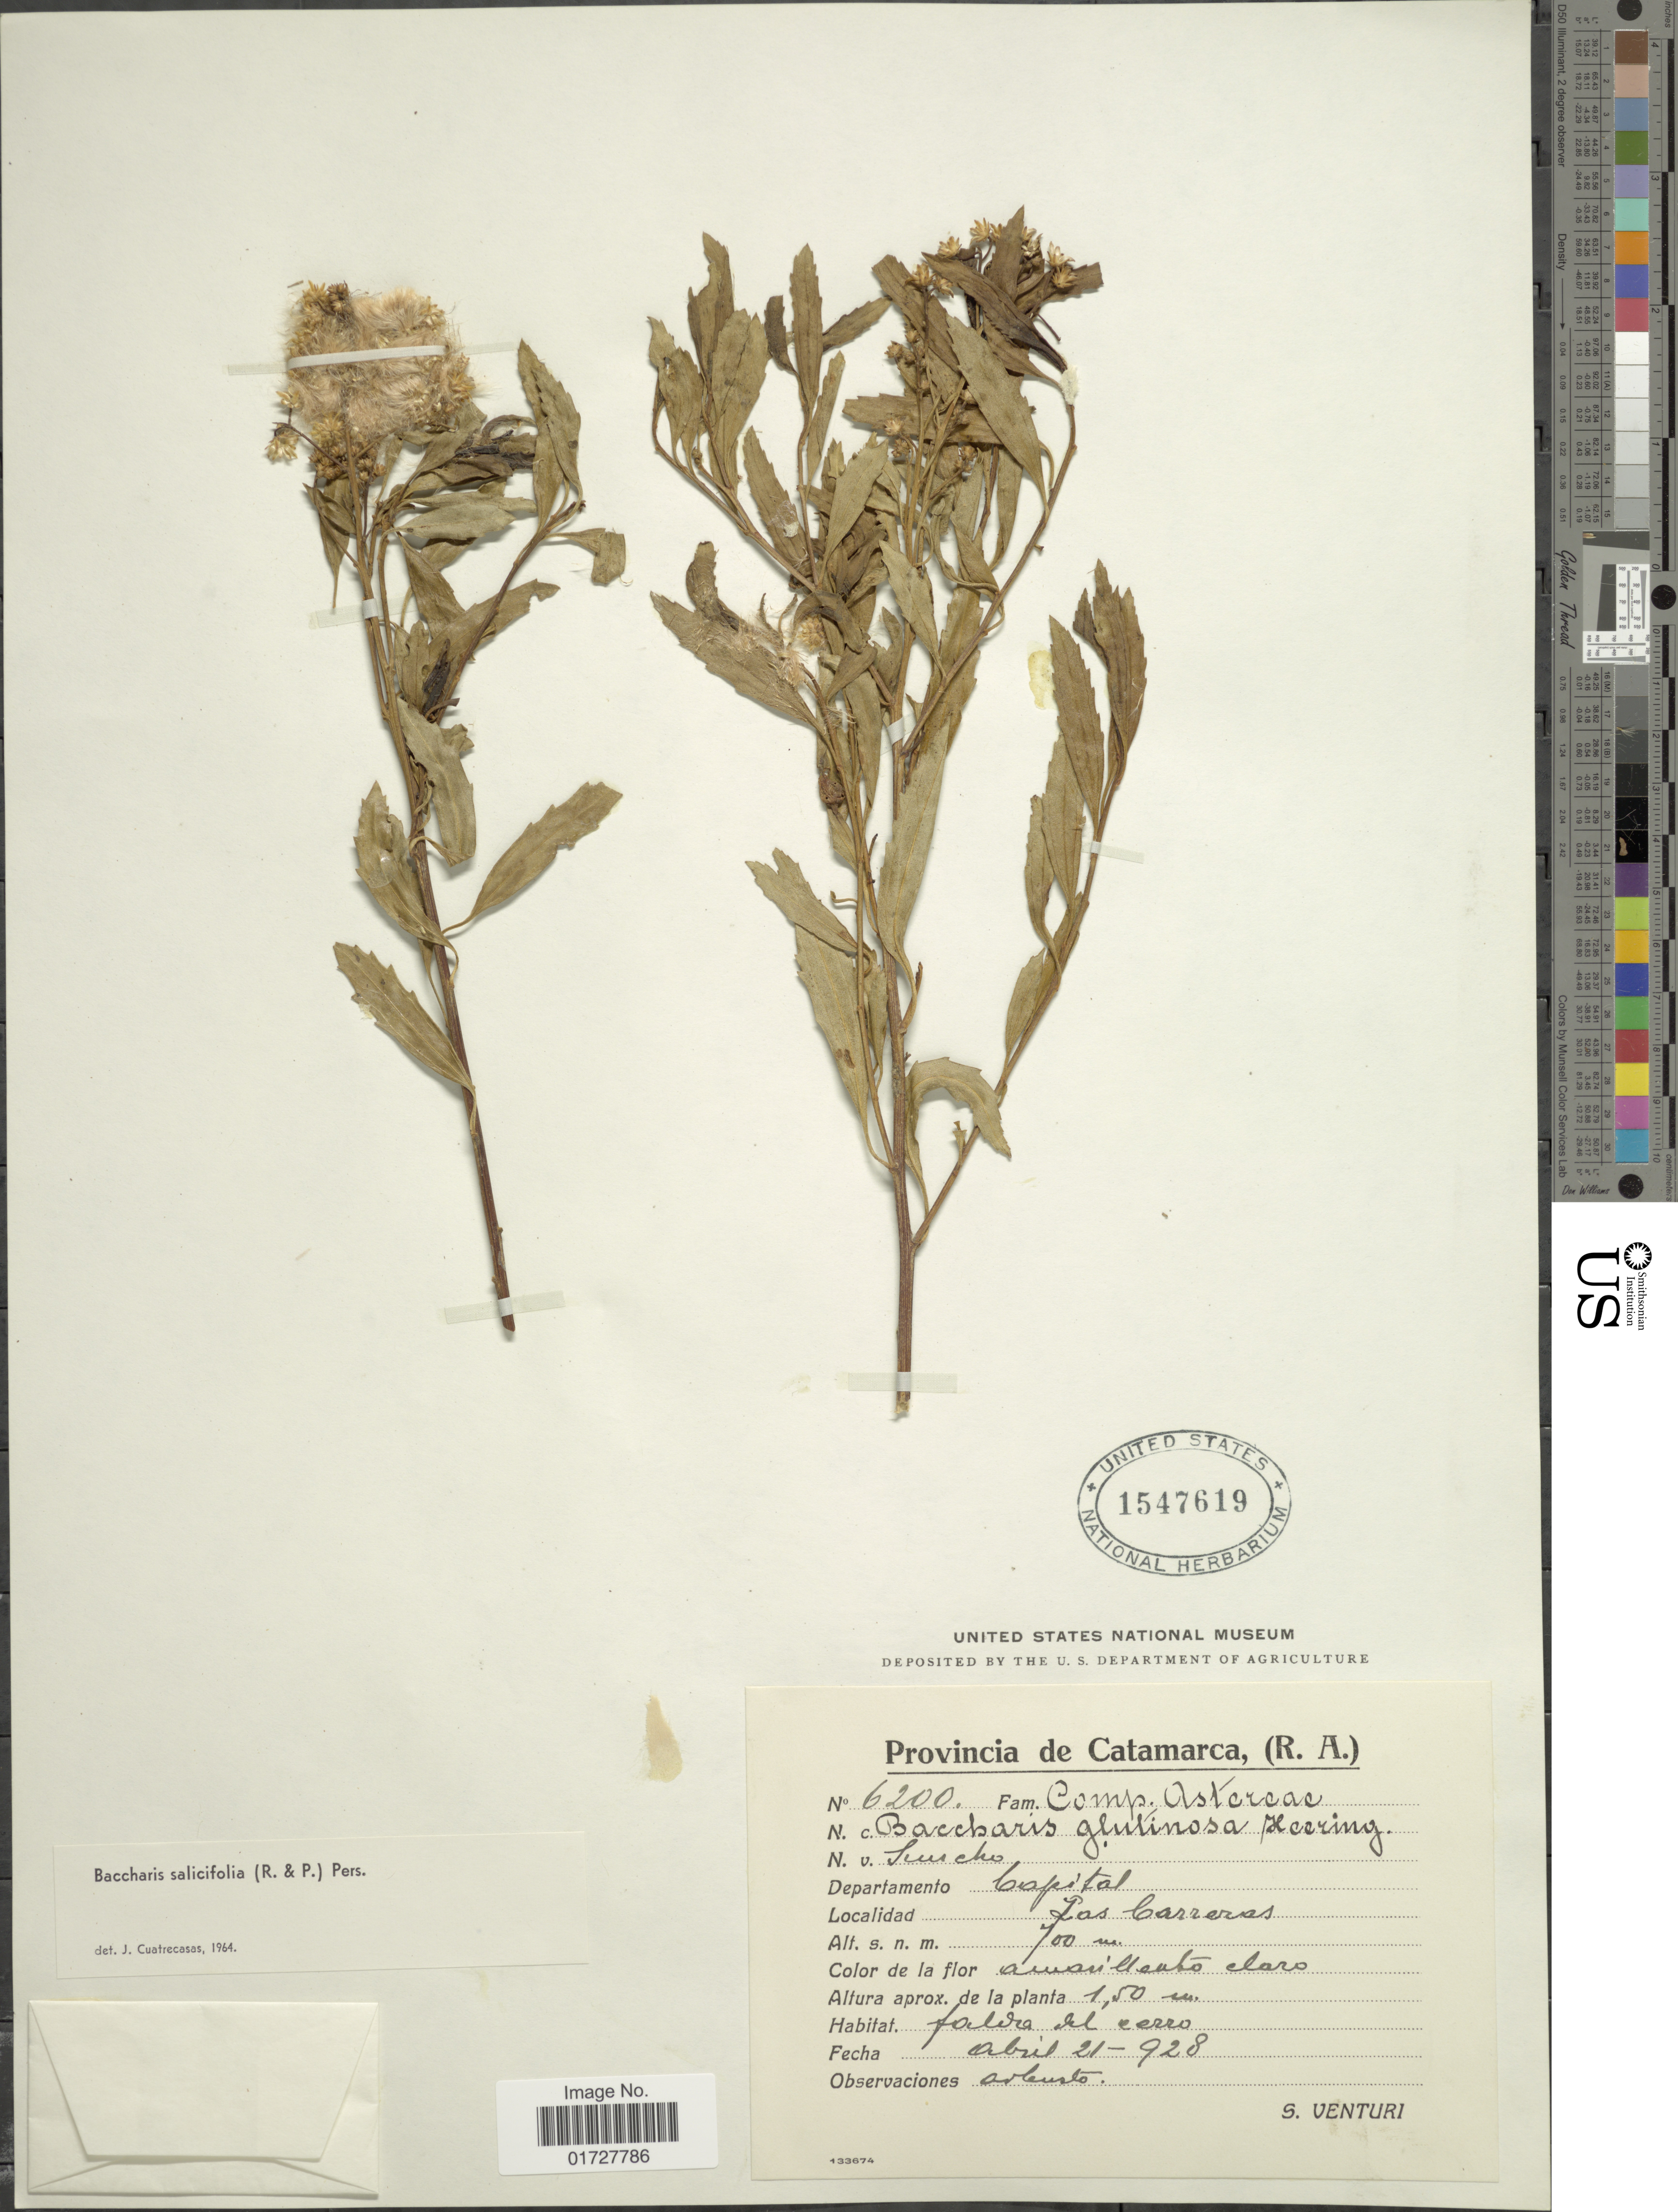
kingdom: Plantae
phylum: Tracheophyta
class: Magnoliopsida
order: Asterales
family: Asteraceae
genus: Baccharis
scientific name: Baccharis salicifolia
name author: (Ruiz & Pav.) Pers.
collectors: S. Venturi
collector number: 6200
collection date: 1928-04-21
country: Argentina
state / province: Catamarca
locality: Departamento Capital, Las Carreras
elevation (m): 700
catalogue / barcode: US 1547619